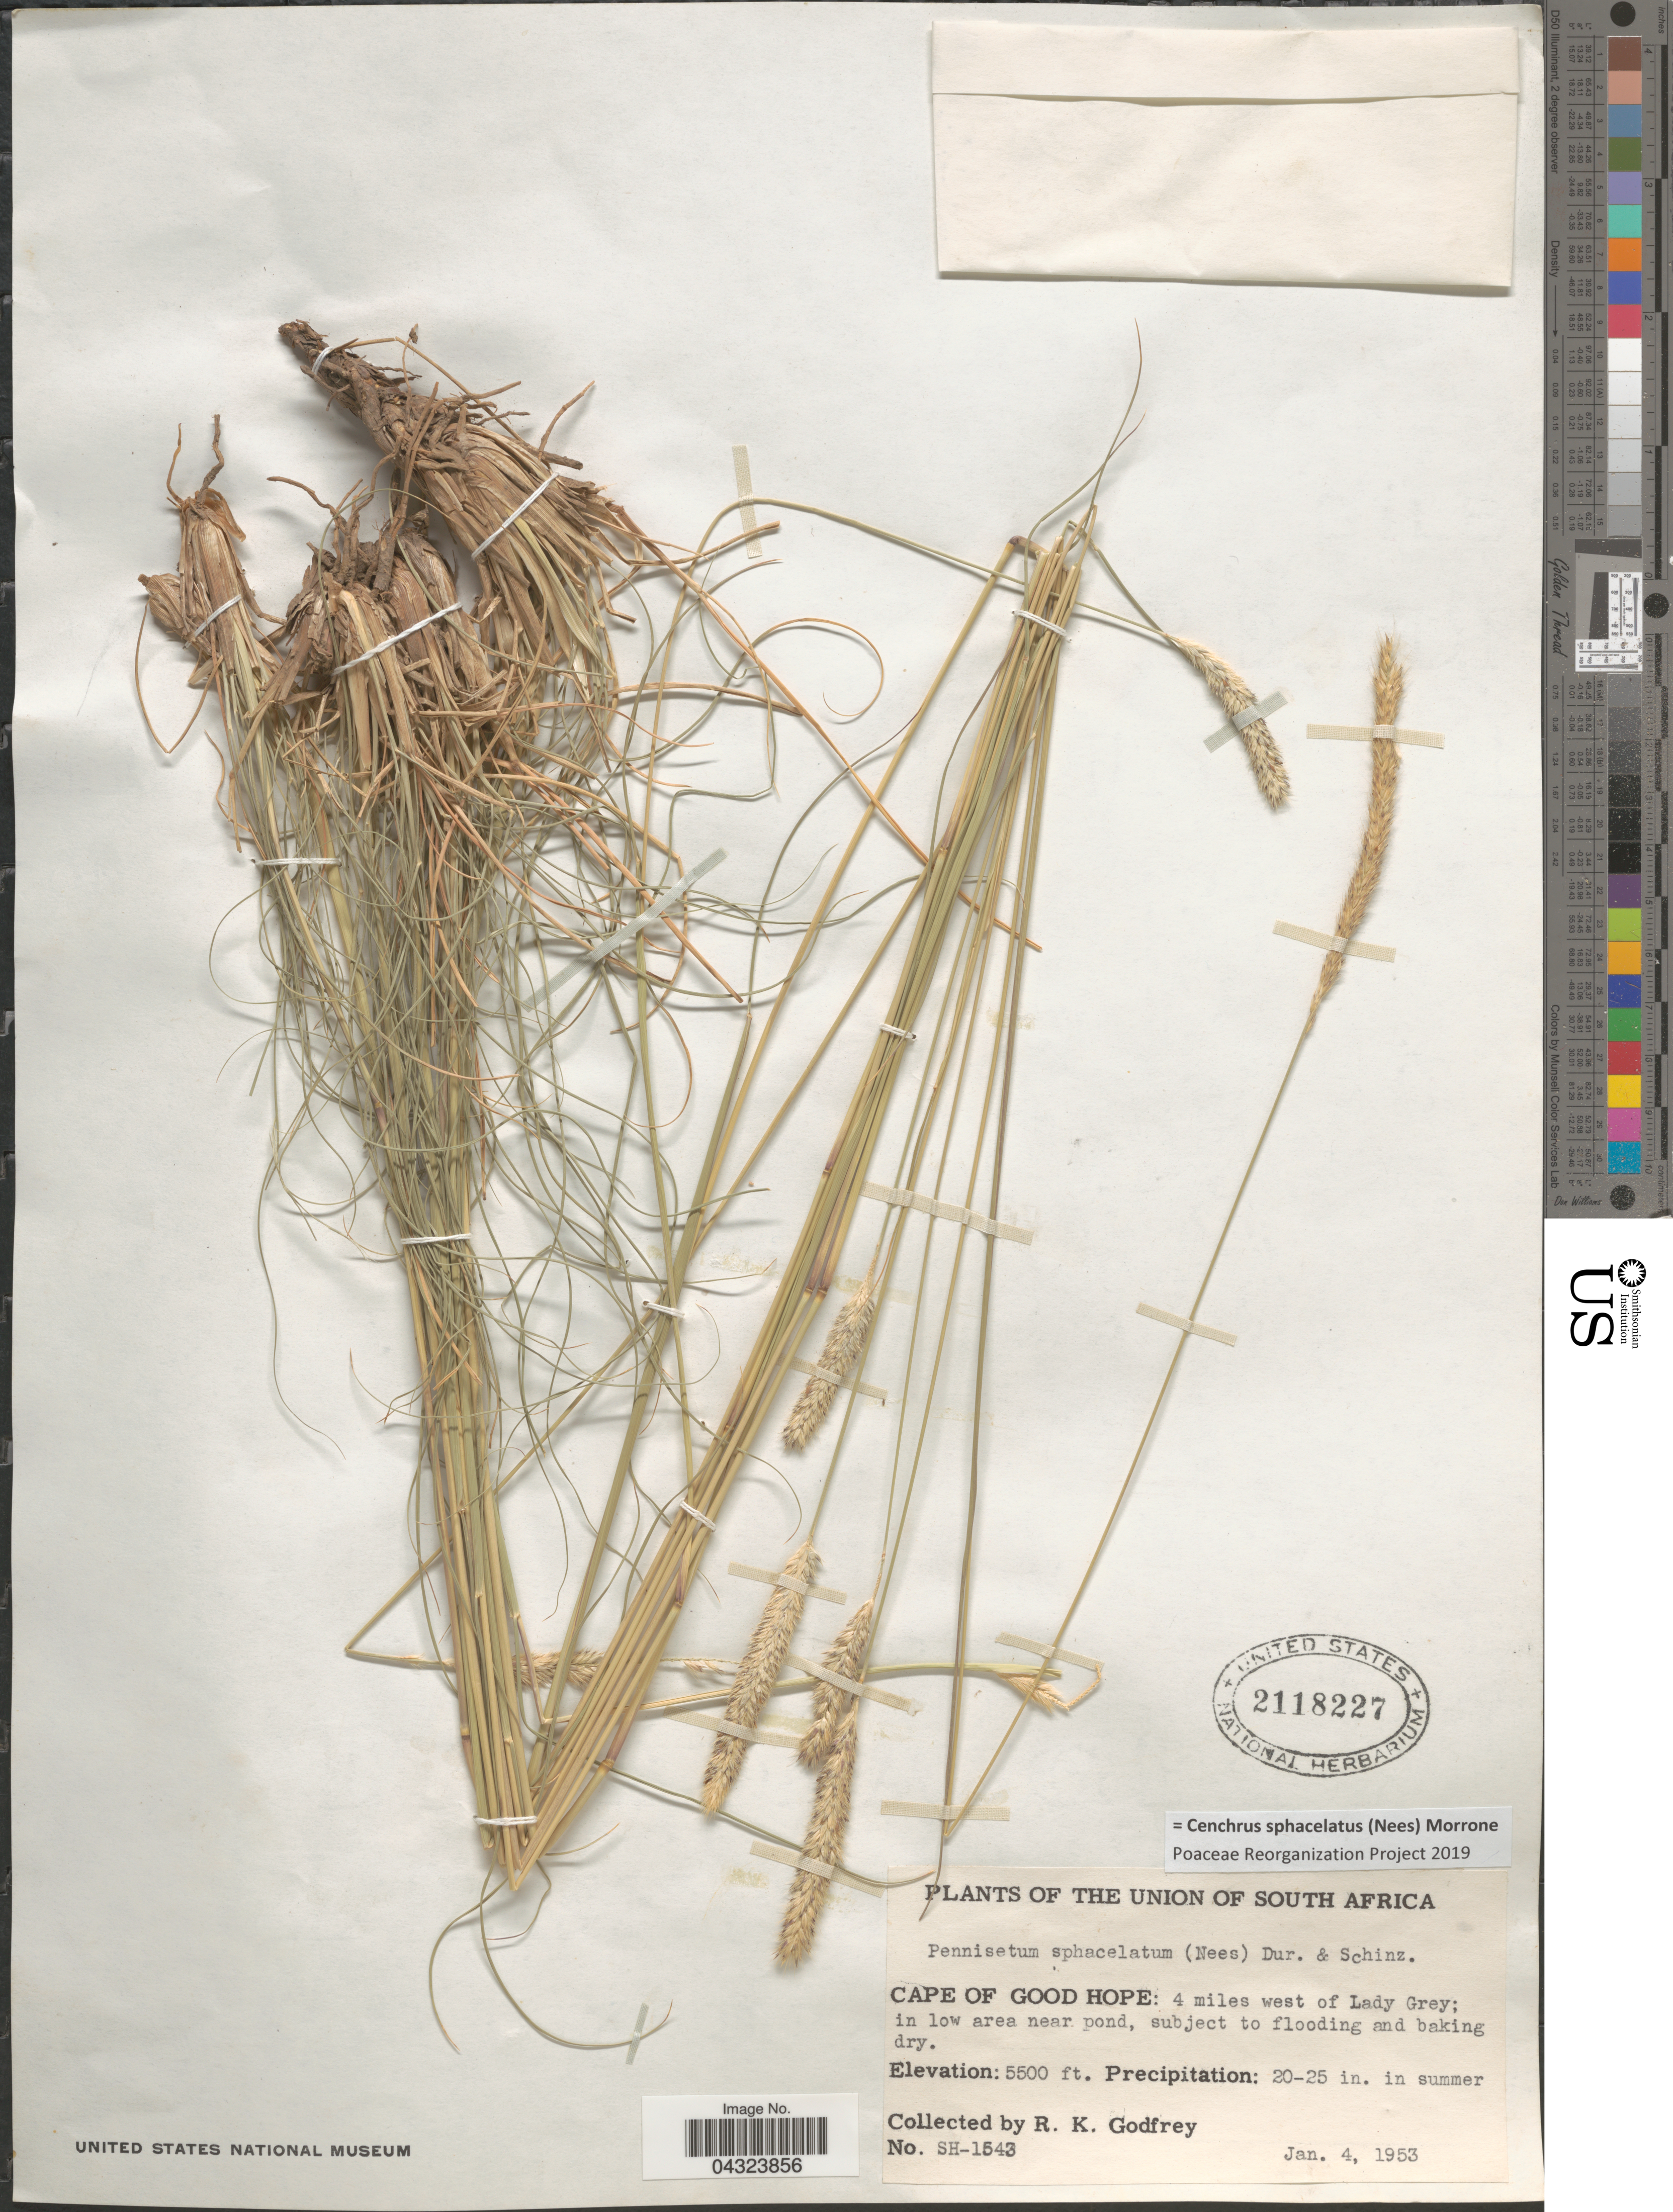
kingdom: Plantae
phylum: Tracheophyta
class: Liliopsida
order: Poales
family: Poaceae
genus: Cenchrus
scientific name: Cenchrus sphacelatus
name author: (Nees) Morrone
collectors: R. K. Godfrey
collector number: SH-1543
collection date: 1953-01-04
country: South Africa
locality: Union of South Africa. Cape of Good Hope: 4 miles west of Lady Grey.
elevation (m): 1676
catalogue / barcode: US 2118227